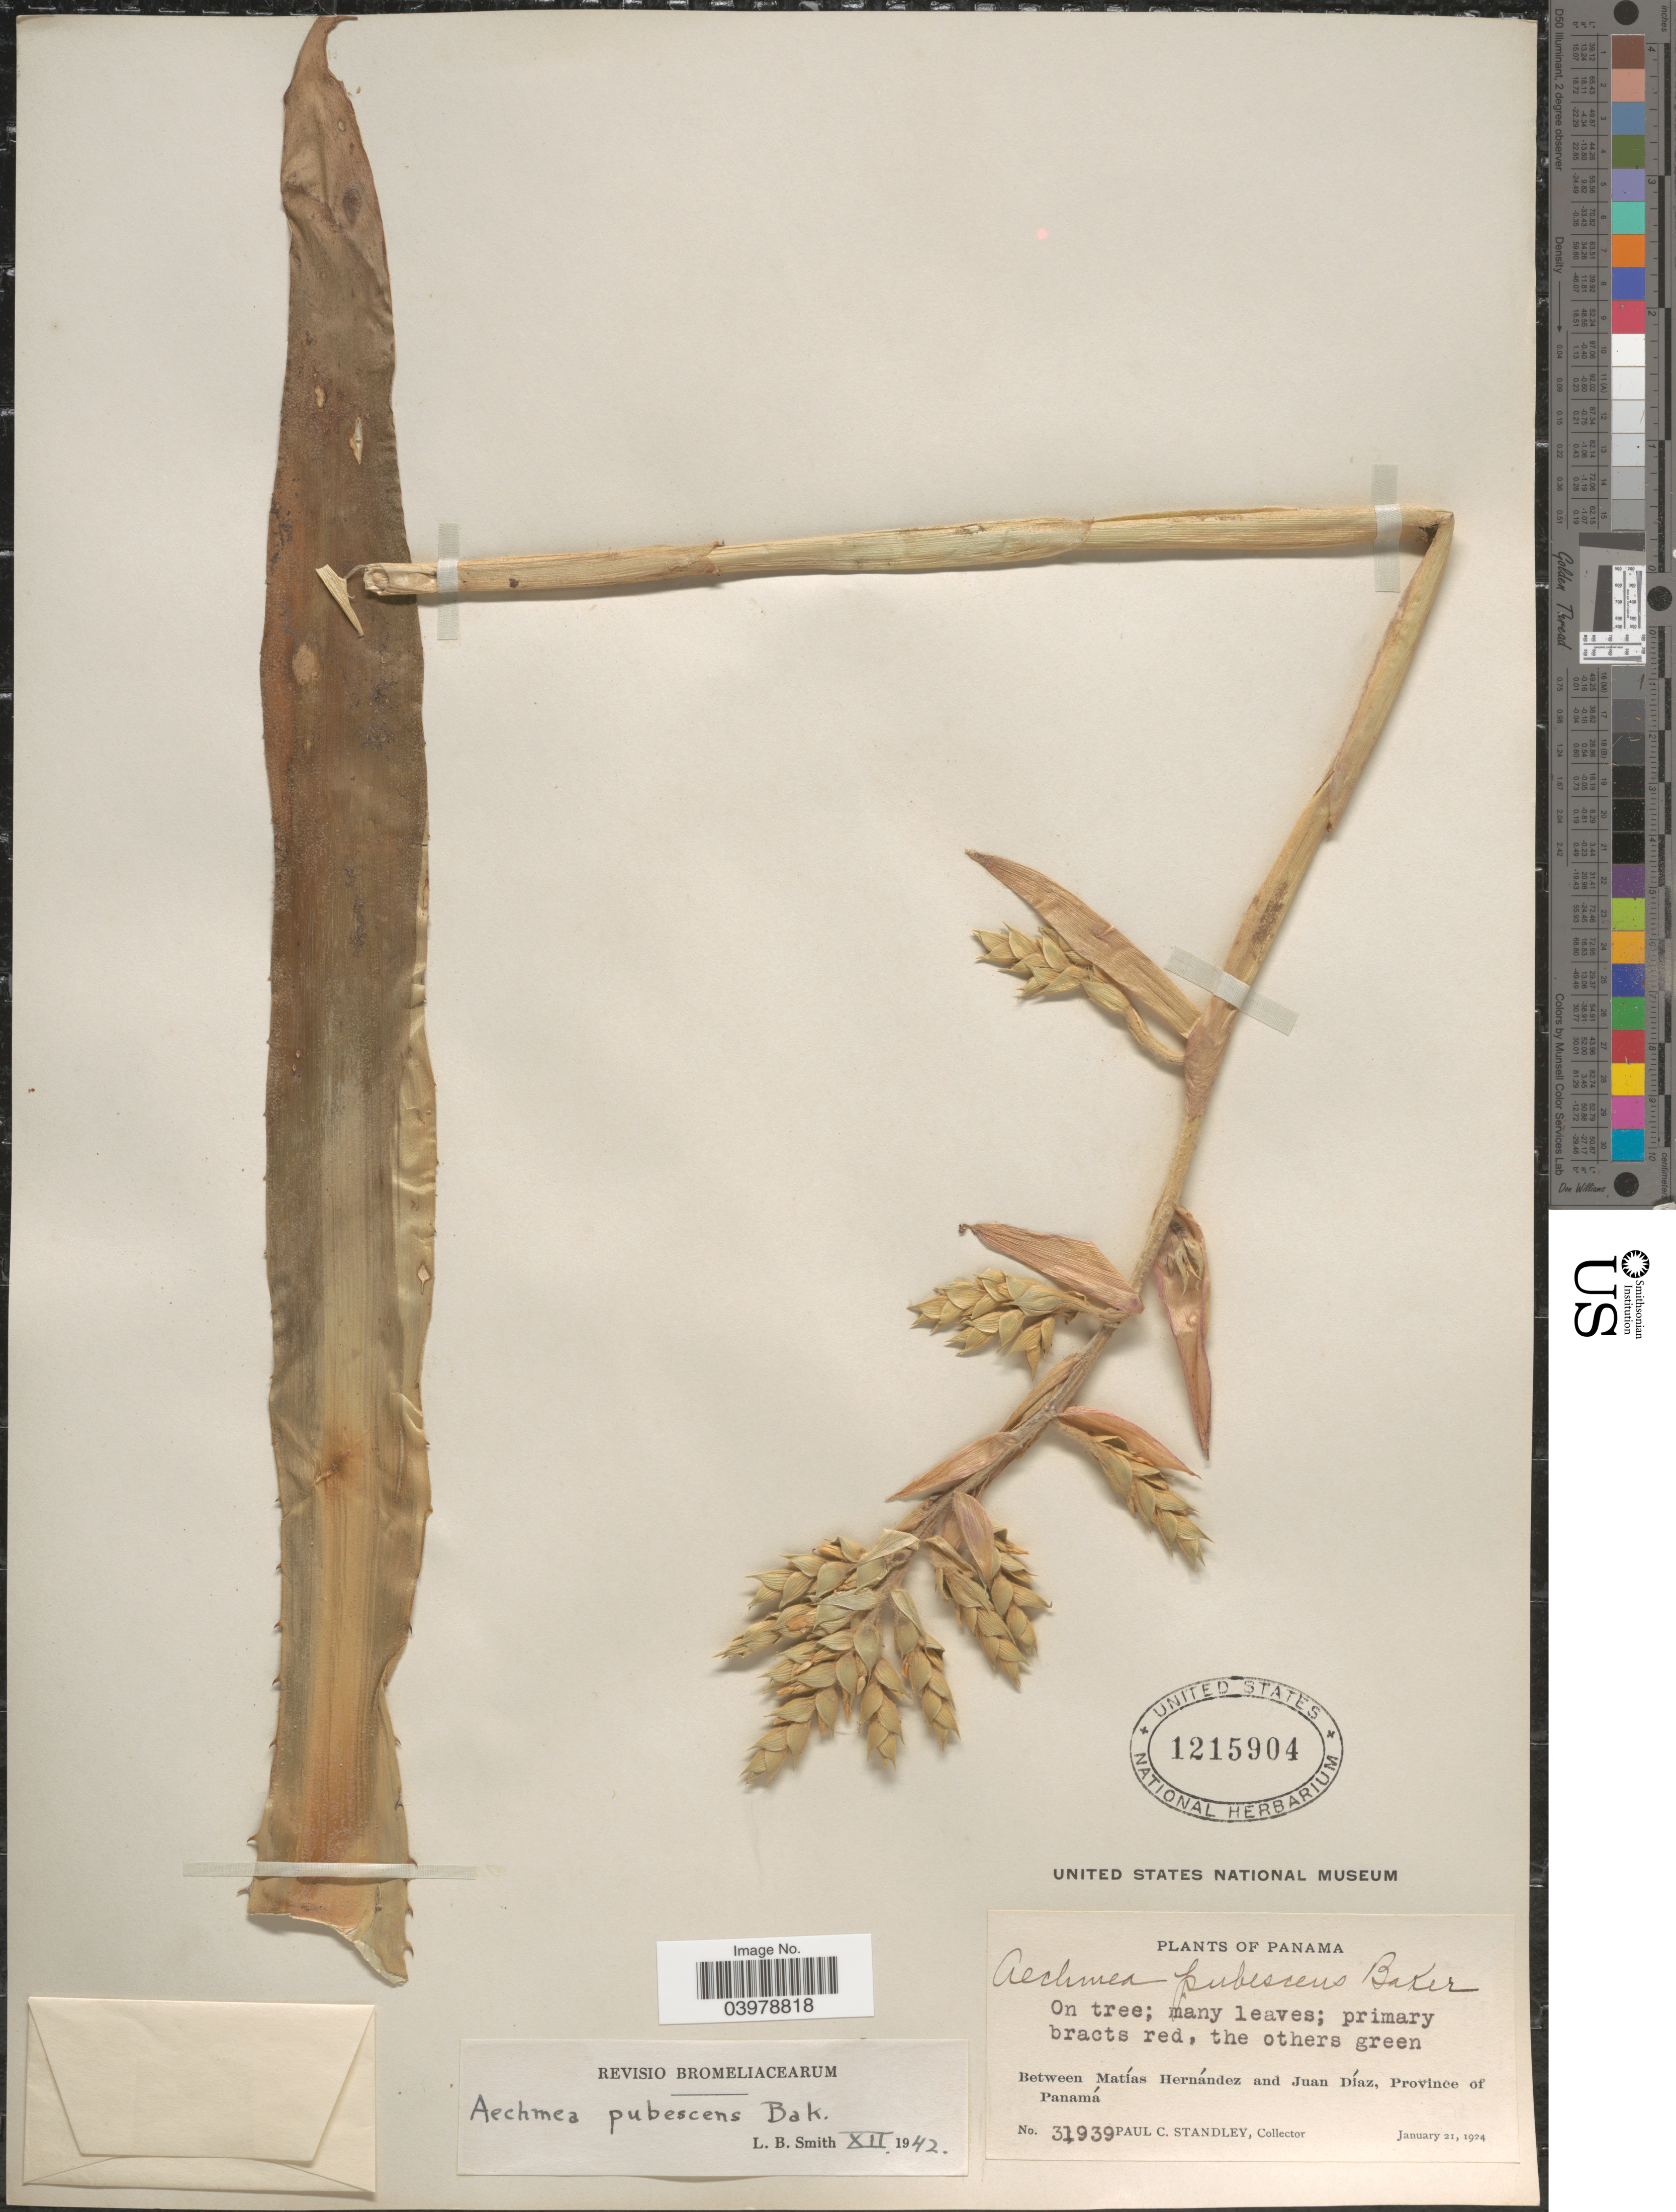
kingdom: Plantae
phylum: Tracheophyta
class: Liliopsida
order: Poales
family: Bromeliaceae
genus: Aechmea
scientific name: Aechmea pubescens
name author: Baker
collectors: P. C. Standley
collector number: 31939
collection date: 1924-01-21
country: Panama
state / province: Panamá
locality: Between Matías Hernández and Juan Díaz.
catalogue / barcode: US 1215904